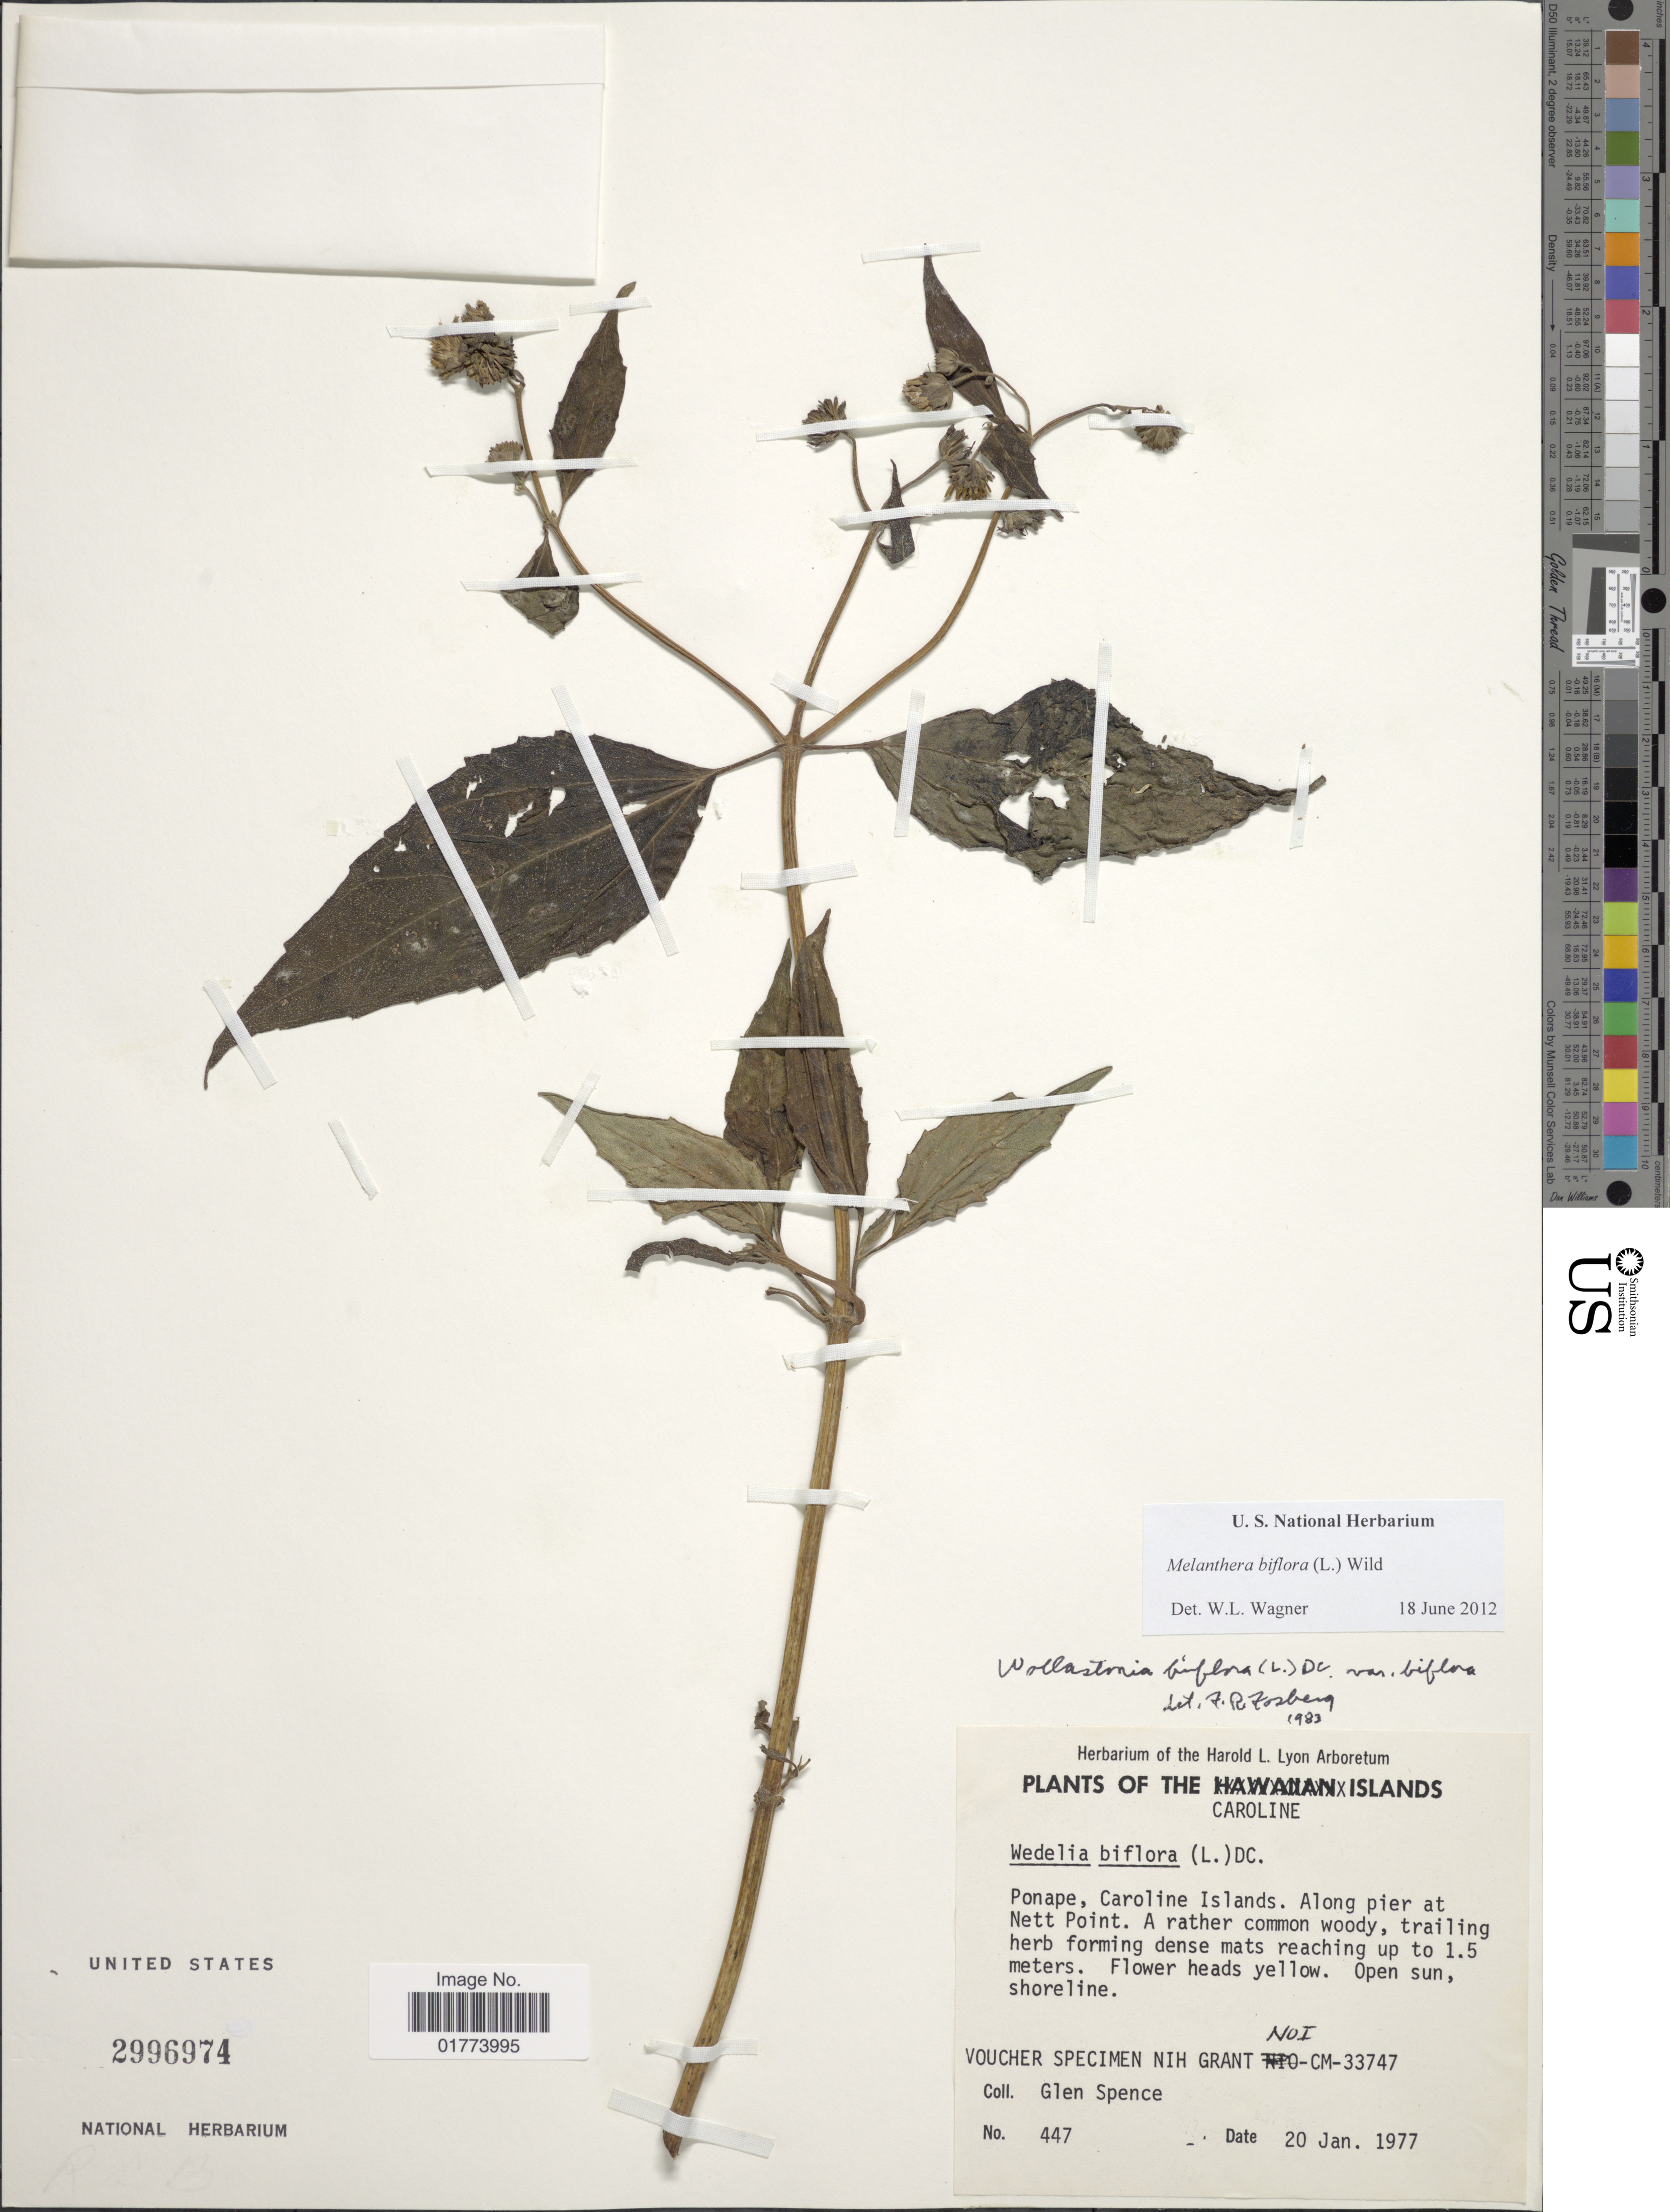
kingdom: Plantae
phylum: Tracheophyta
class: Magnoliopsida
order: Asterales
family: Asteraceae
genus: Wollastonia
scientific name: Wollastonia biflora var. biflora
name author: (L.) DC.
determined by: Wagner, W. L., (BOT), Smithsonian Institution - National Museum of Natural History (UNITED STATES)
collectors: G. Spence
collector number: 447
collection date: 1977-01-20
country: Micronesia, Federated States of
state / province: Pohnpei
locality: Caroline Islands, Ponape, along pier at Nett Point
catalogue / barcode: US 2996974